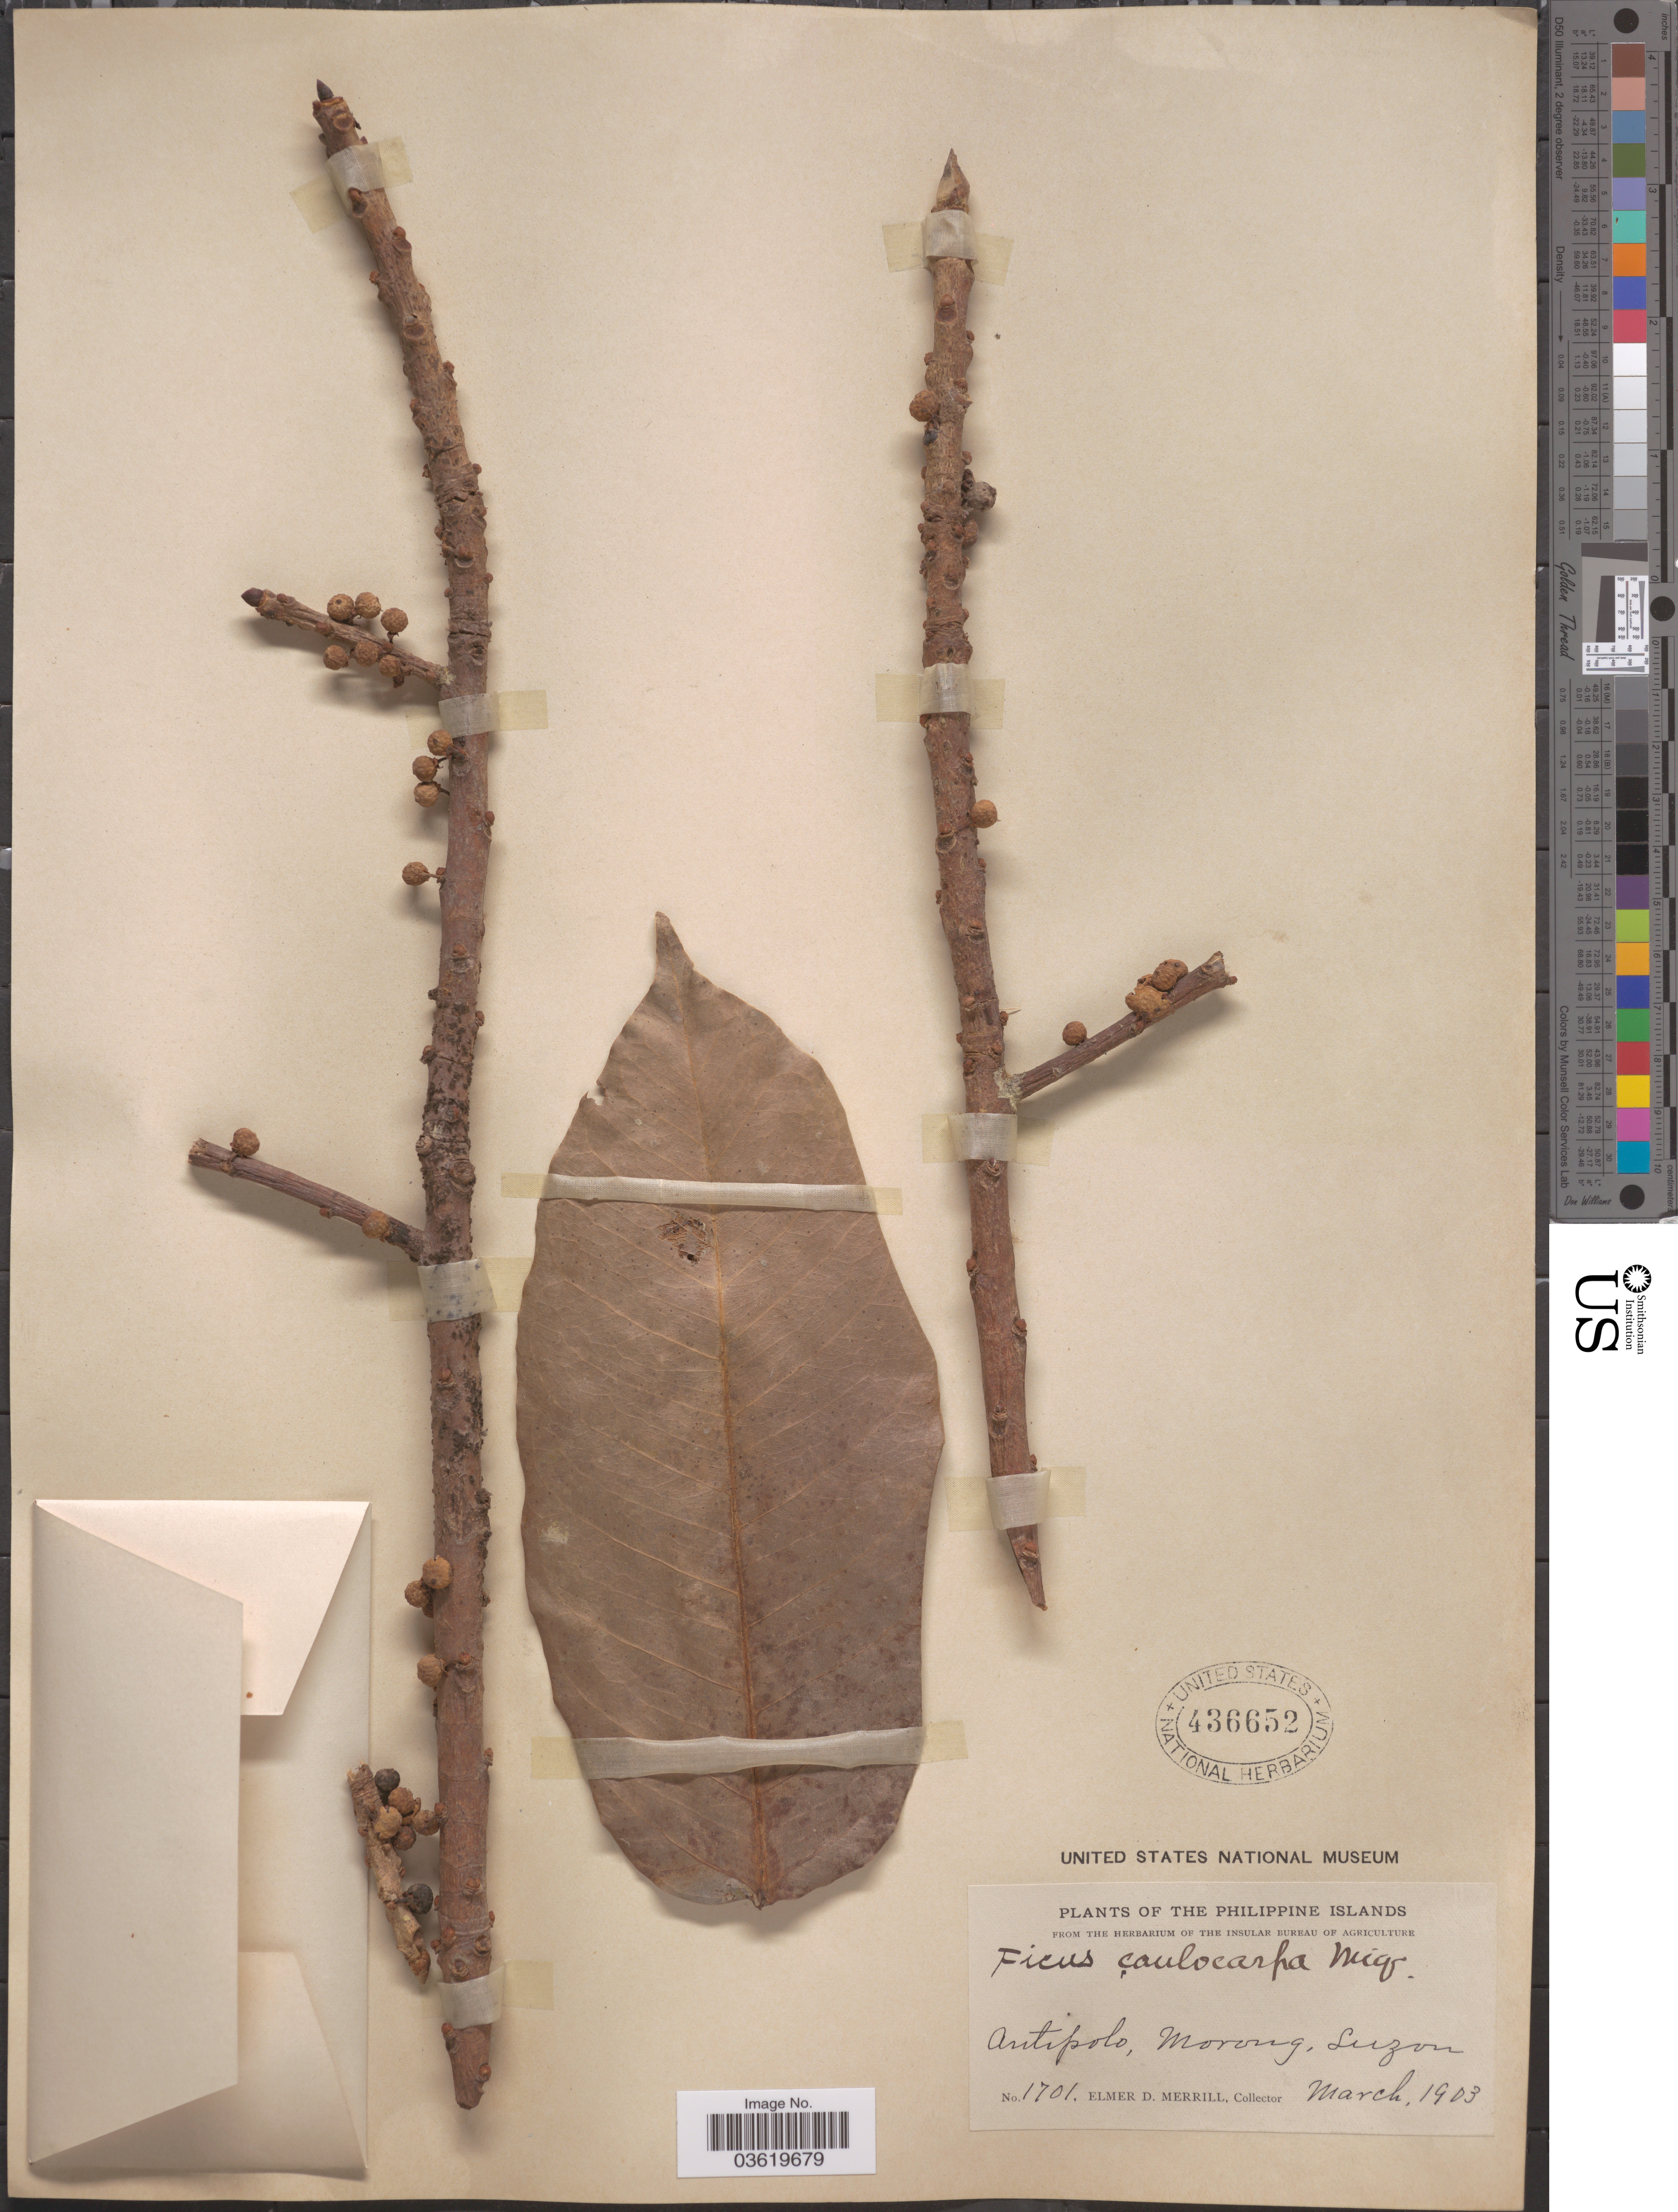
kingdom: Plantae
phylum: Tracheophyta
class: Magnoliopsida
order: Rosales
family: Moraceae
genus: Ficus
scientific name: Ficus stipulosa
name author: (Miq.) Miq.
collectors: E. D. Merrill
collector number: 1701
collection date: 1903-03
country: Philippines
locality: Philippine Islands. Antipolo, Morong, Luzon.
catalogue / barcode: US 436652